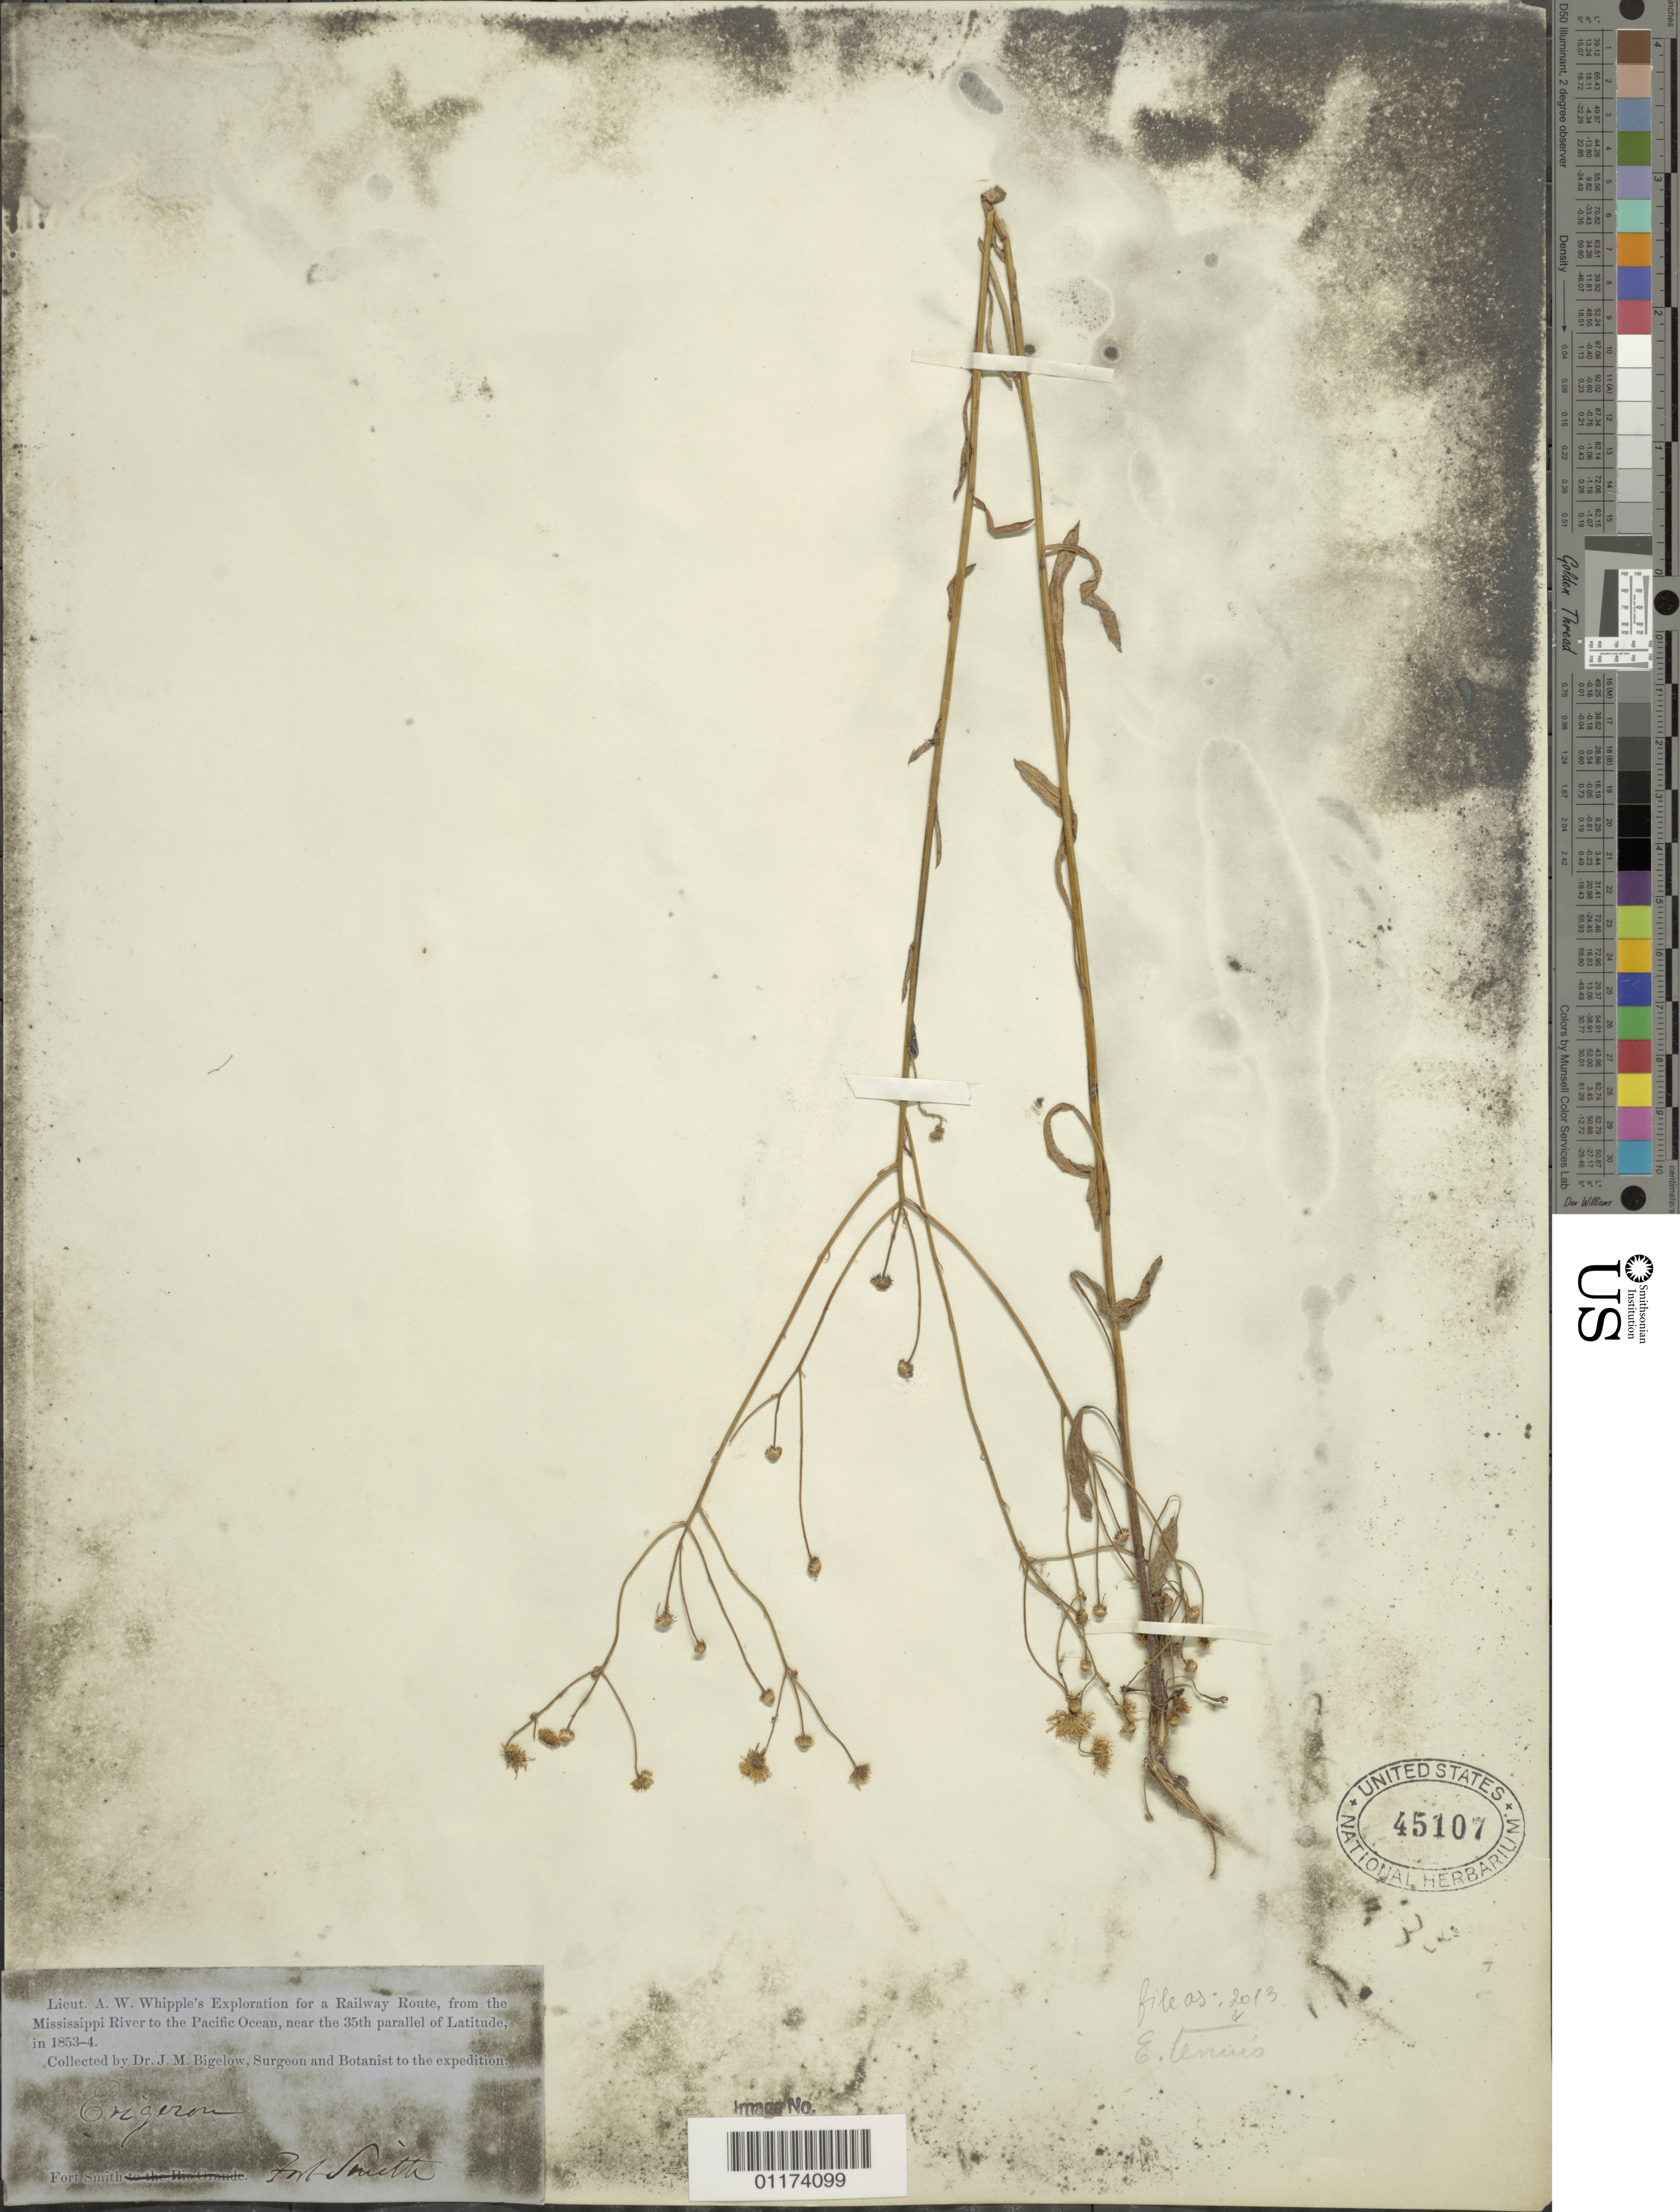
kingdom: Plantae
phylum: Tracheophyta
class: Magnoliopsida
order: Asterales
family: Asteraceae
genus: Erigeron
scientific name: Erigeron tenuis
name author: Torr. & A. Gray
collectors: J. M. Bigelow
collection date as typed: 1853 to -- --- 1854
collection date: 1853/1854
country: United States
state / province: Arkansas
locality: Fort Smith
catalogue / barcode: US 45107